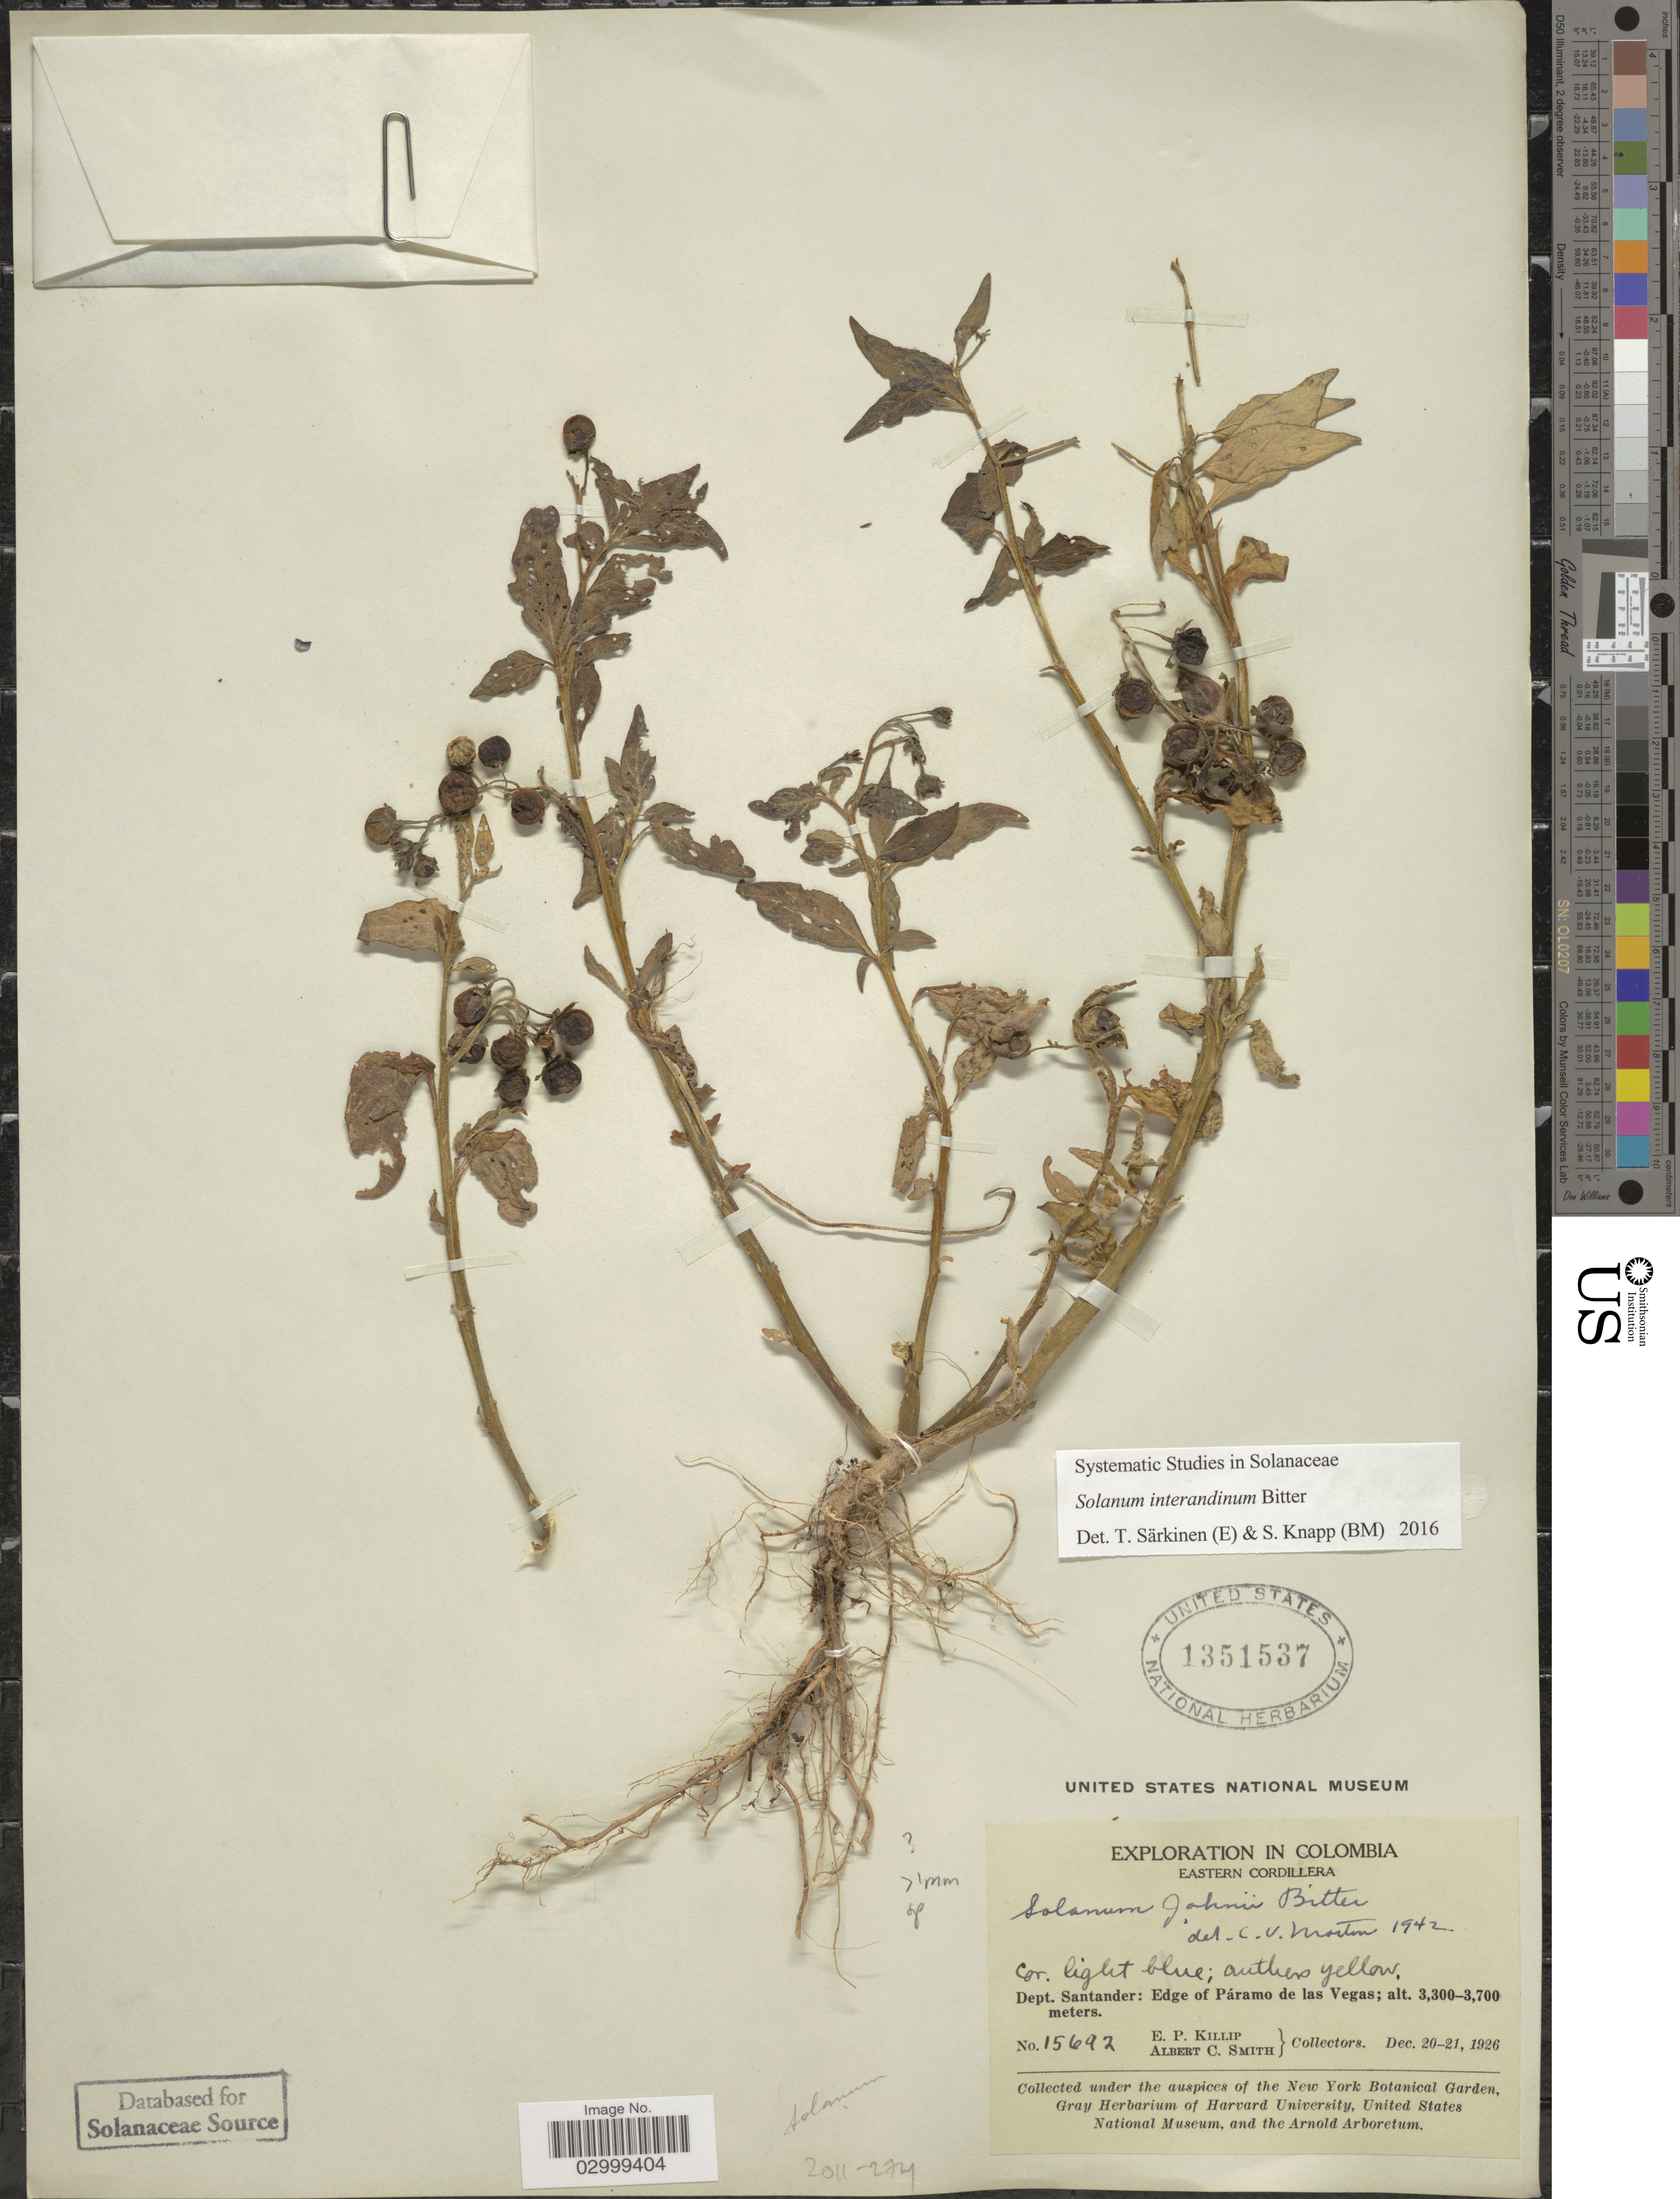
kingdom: Plantae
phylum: Tracheophyta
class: Magnoliopsida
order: Solanales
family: Solanaceae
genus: Solanum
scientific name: Solanum interandinum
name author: Bitter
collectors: E. P. Killip & A. C. Smith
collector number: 15692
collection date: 1926-12-20/1926-12-21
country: Colombia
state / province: Santander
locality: Eastern Cordillera. Dept. Santander: Edge of Páramo de las Vegas.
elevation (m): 3300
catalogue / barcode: US 1351537